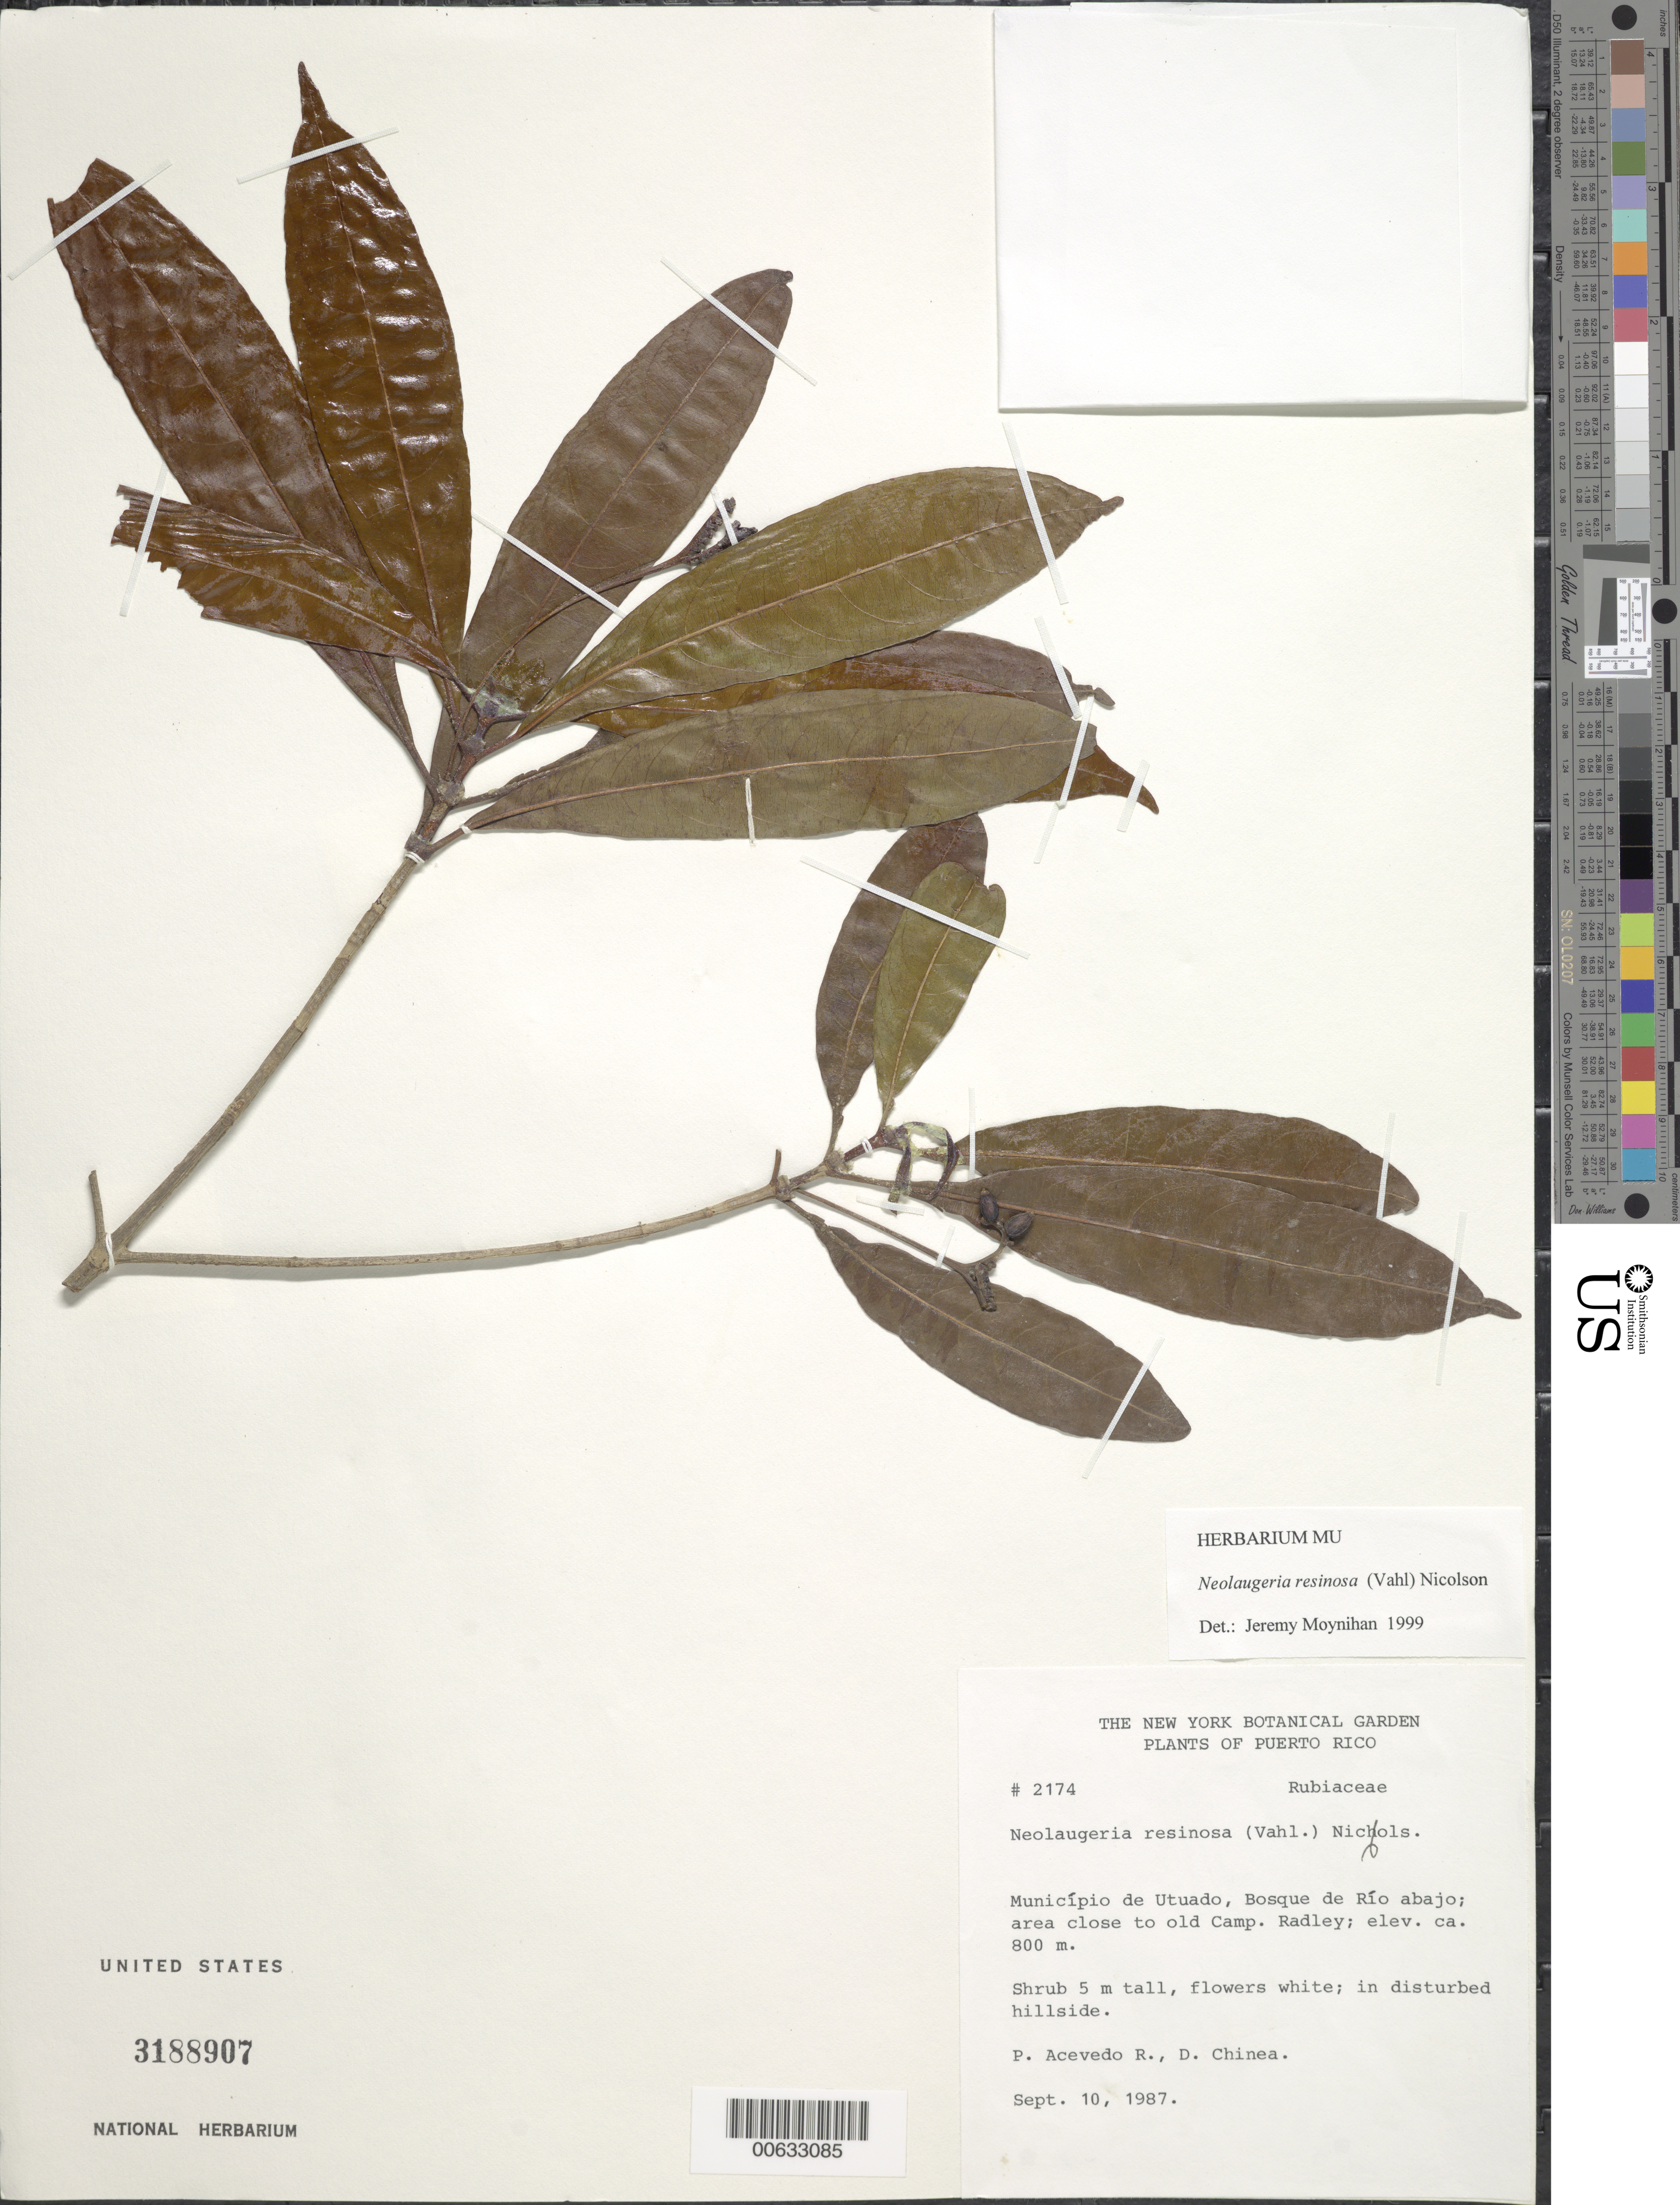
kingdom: Plantae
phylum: Tracheophyta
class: Magnoliopsida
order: Gentianales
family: Rubiaceae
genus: Neolaugeria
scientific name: Neolaugeria resinosa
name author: (Vahl) Nicolson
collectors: P. Acevedo-Rodr. & D. Chinea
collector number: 2174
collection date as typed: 10 Sep 1987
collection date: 1987-09-10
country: Puerto Rico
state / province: Arecibo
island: Puerto Rico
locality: Arecibo; Bosque de Río Abajo, Camp Radley.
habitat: Area adjacent to camp.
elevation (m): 300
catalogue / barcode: US 3188907